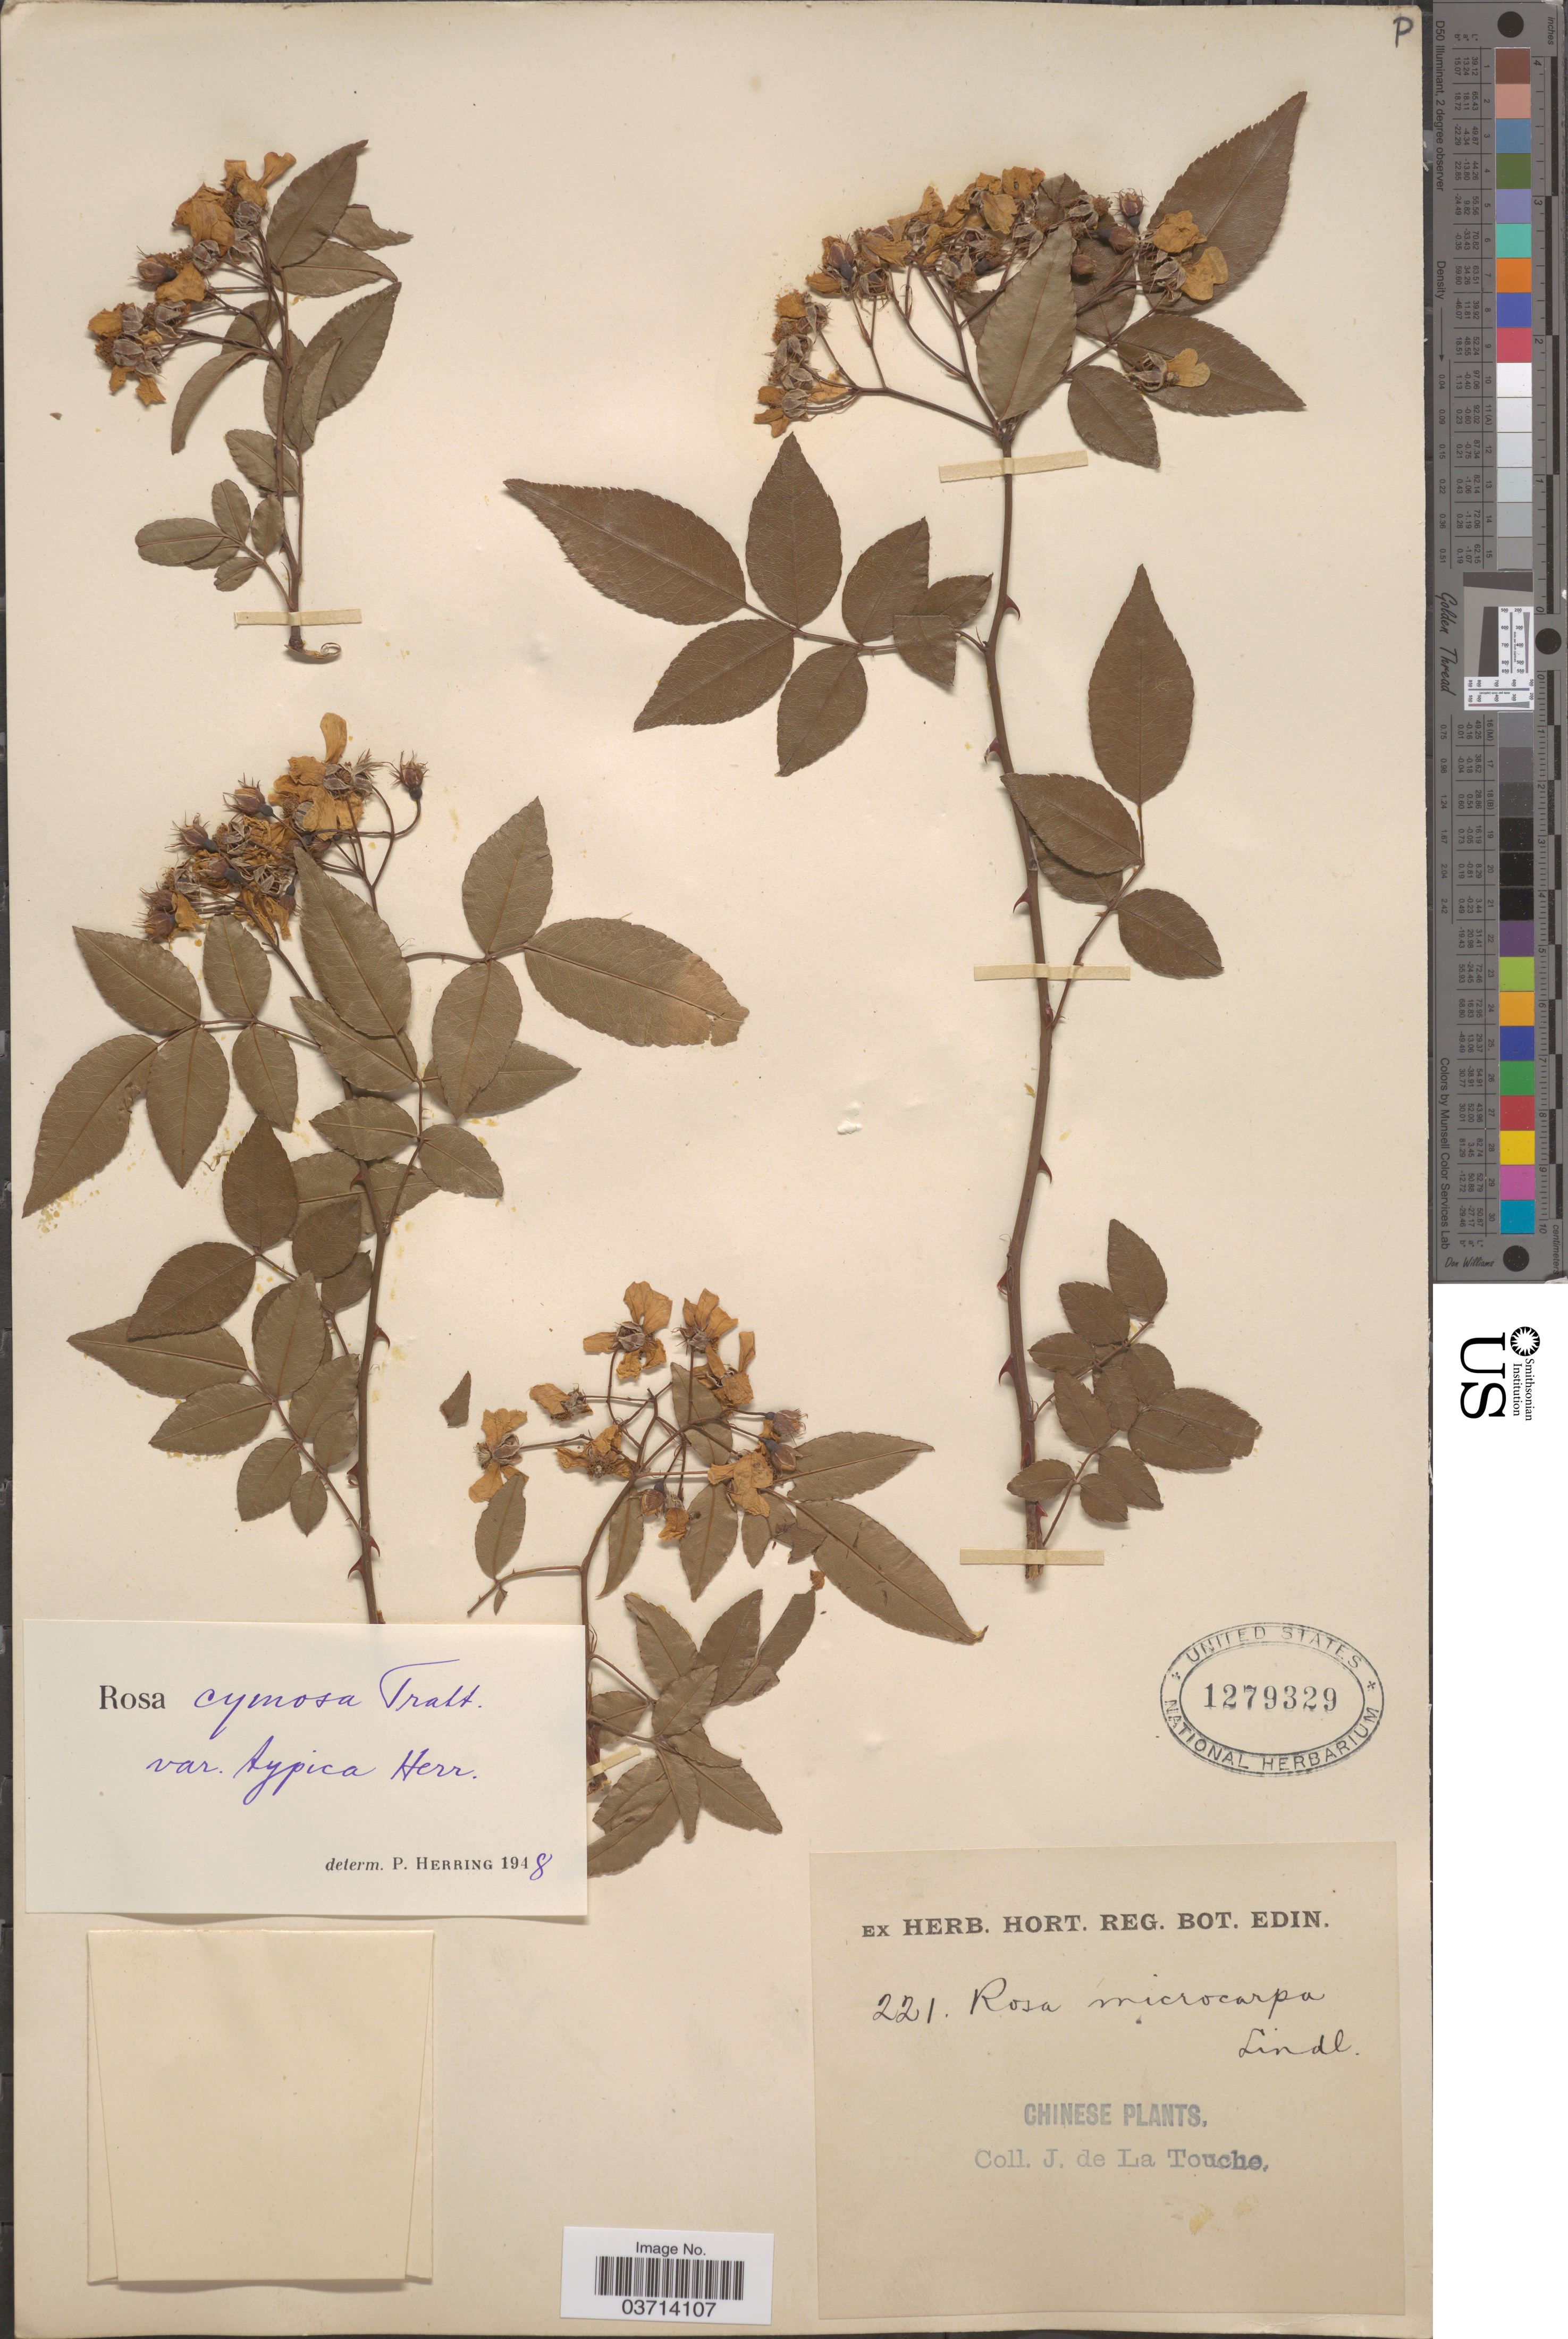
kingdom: Plantae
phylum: Tracheophyta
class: Magnoliopsida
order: Rosales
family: Rosaceae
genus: Rosa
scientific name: Rosa indica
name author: L.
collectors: J. de la Touche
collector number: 221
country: China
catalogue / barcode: US 1279329